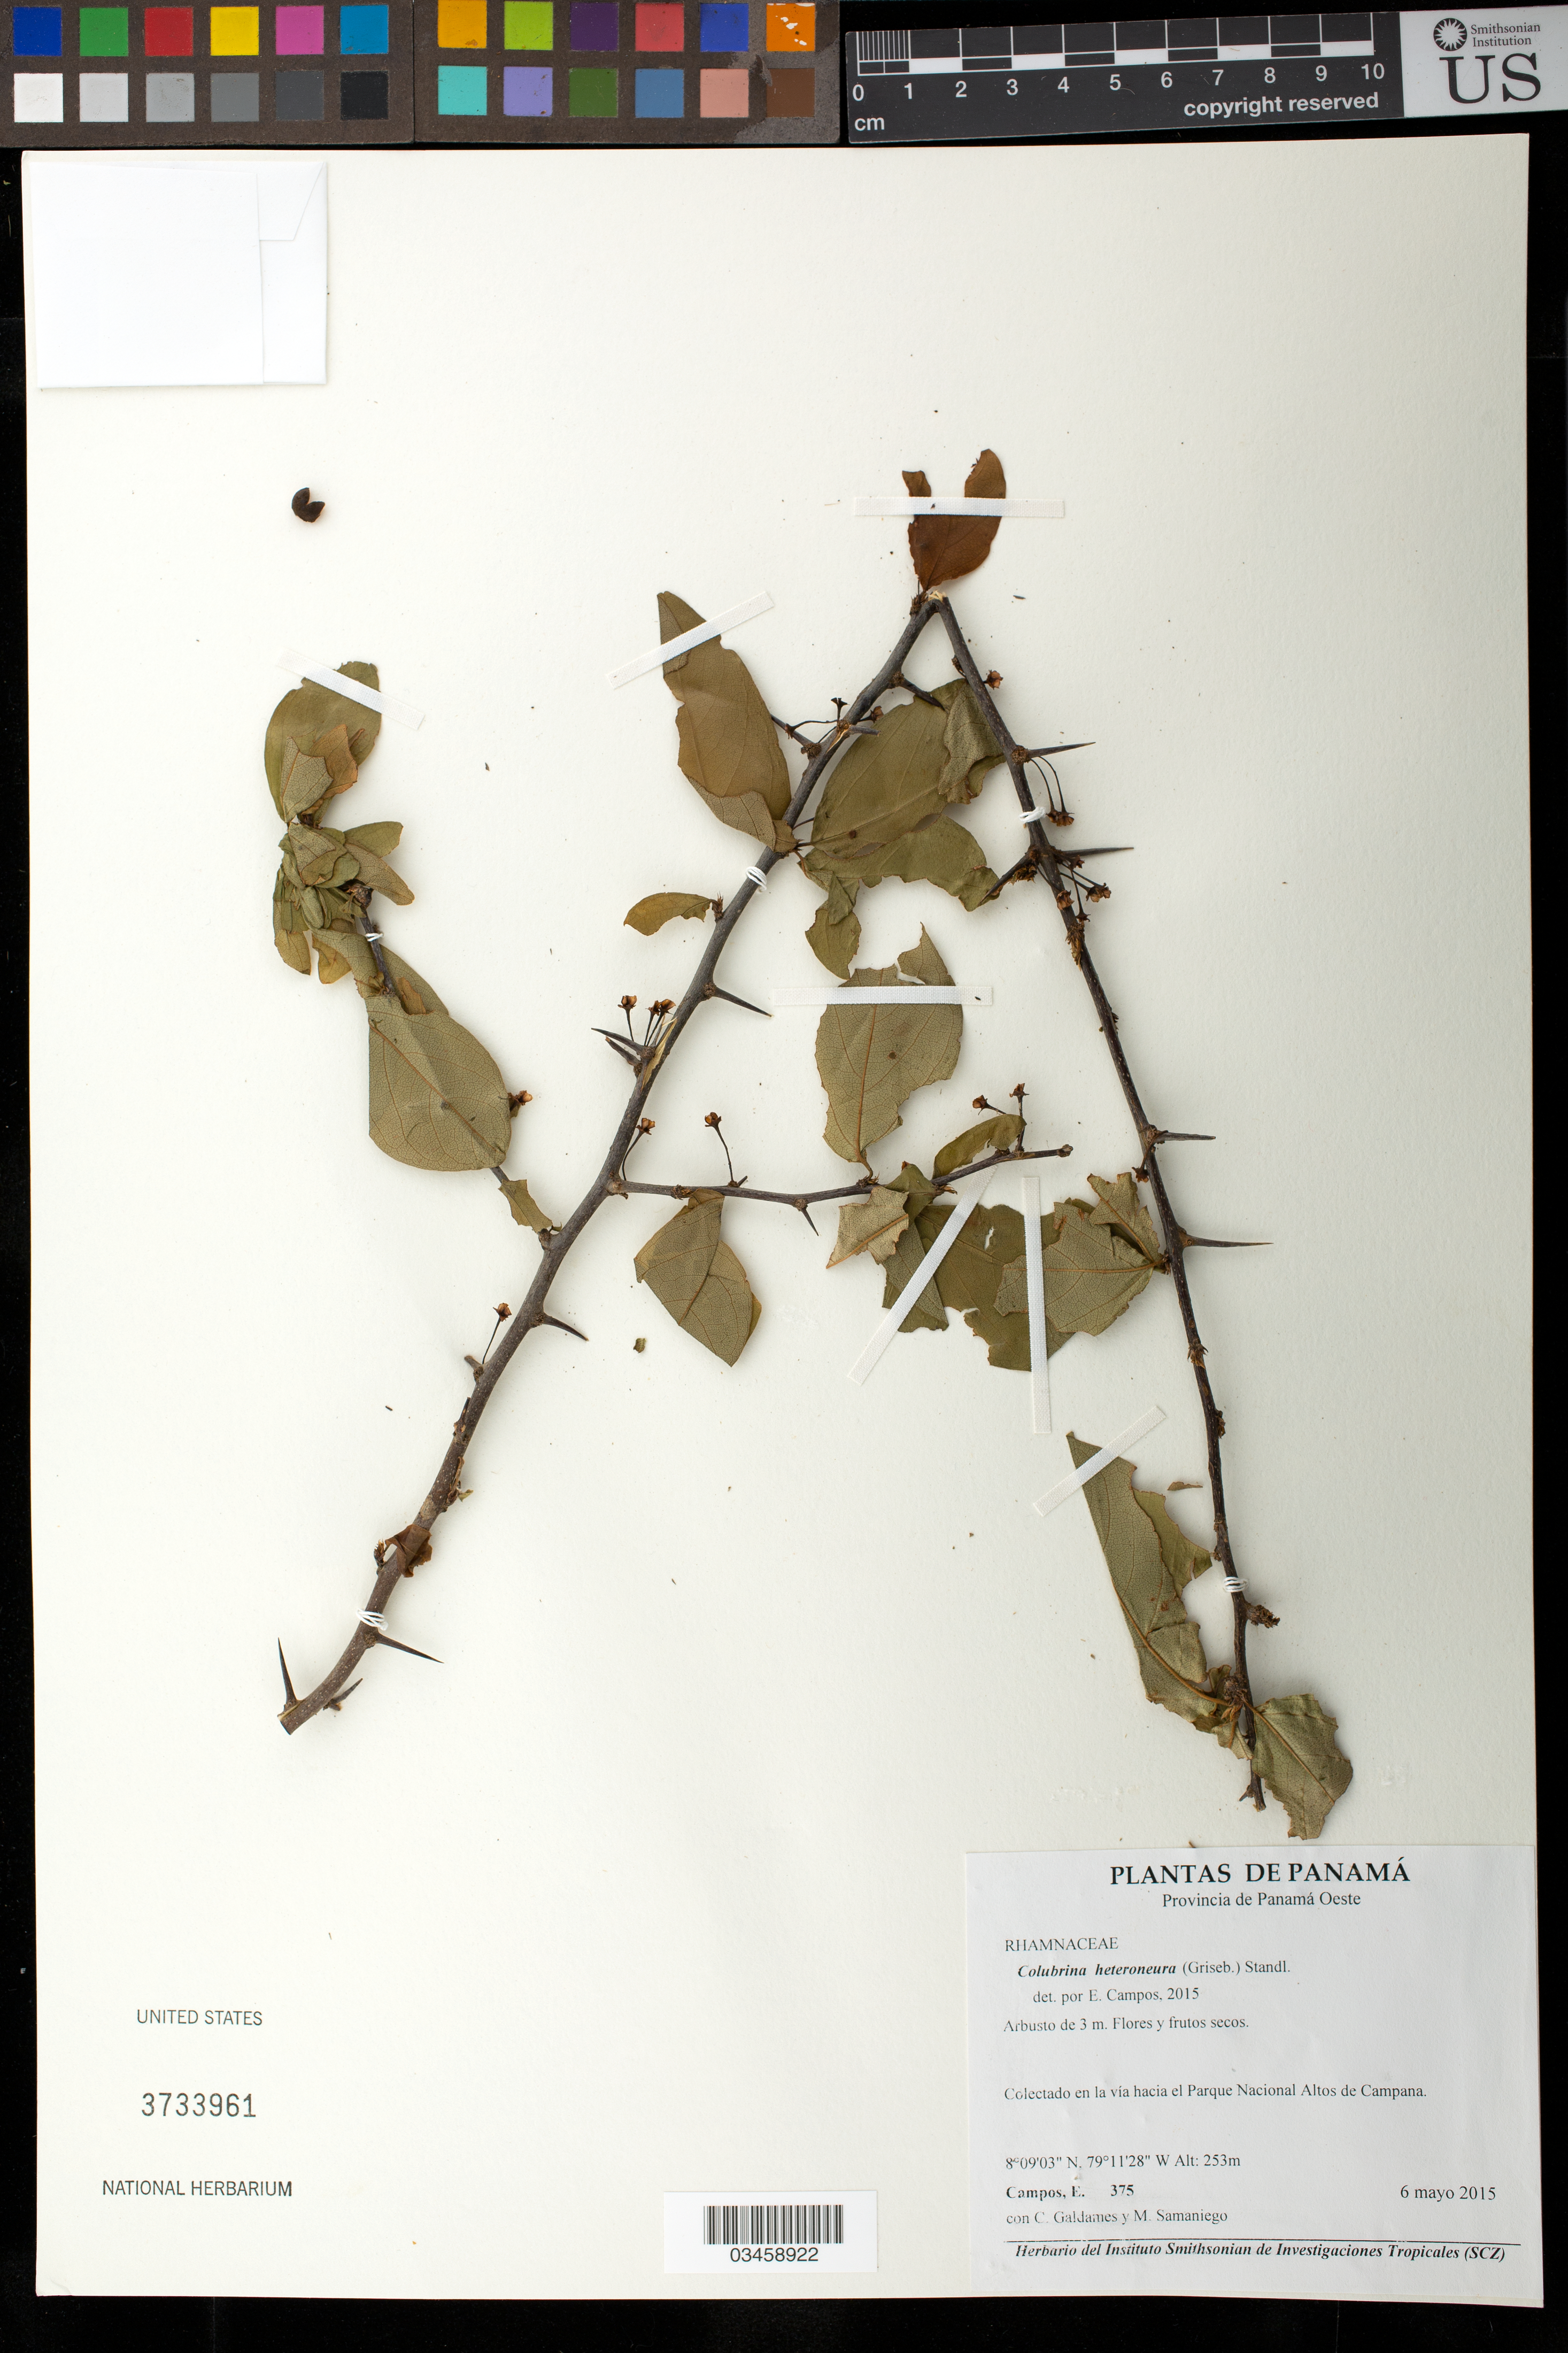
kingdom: Plantae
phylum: Tracheophyta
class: Magnoliopsida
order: Rosales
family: Rhamnaceae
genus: Colubrina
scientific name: Colubrina heteroneura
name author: (Griseb.) Standl.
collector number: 375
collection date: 2015-05-06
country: Panama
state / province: Panamá Oeste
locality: Colectado en la via hacia el Parque Nacional Altos de Campana,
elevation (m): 77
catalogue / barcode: US 3733961